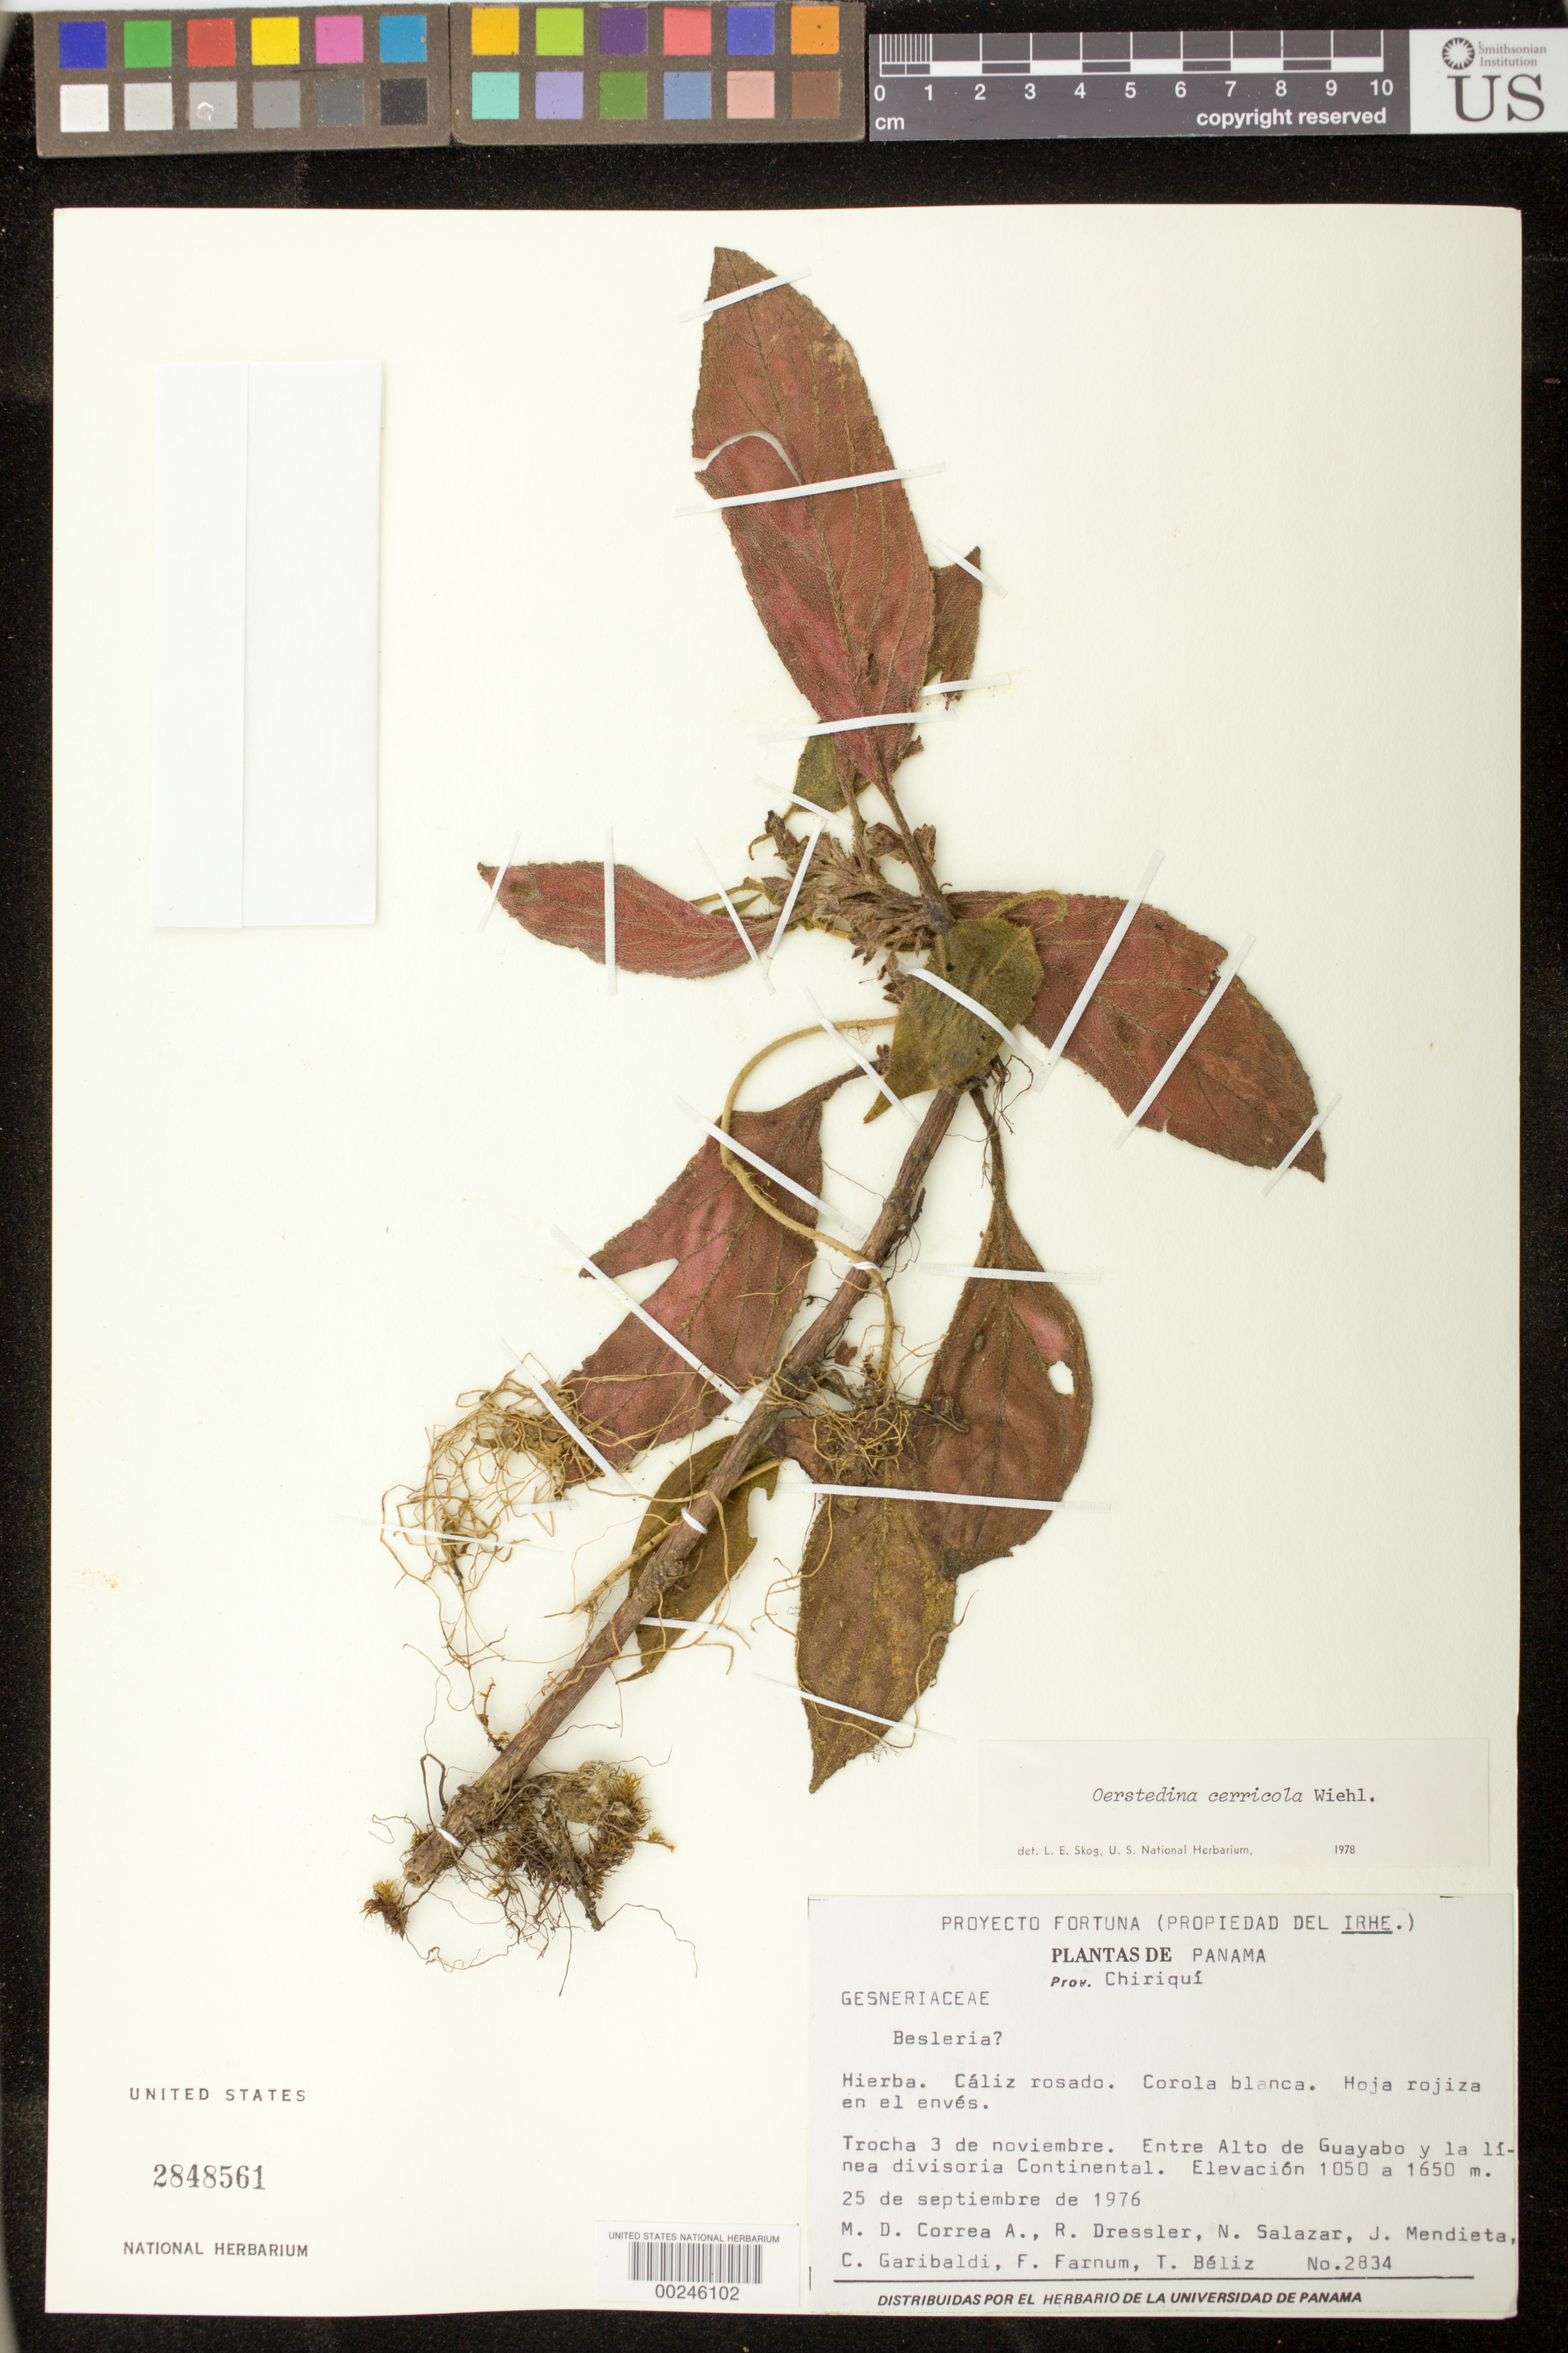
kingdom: Plantae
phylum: Tracheophyta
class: Magnoliopsida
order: Lamiales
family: Gesneriaceae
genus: Oerstedina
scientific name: Oerstedina cerricola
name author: Wiehler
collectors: M. D. Corrêa-A., R. Dressler, N. Salazar, J. Mendieta, C. Garibaldi & et al.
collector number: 2834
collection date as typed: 25 Sep 1976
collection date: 1976-09-25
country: Panama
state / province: Chiriquí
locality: Trail 3 Nov, between Alto de Guayabo and the continental divide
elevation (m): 1050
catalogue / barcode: US 2848561